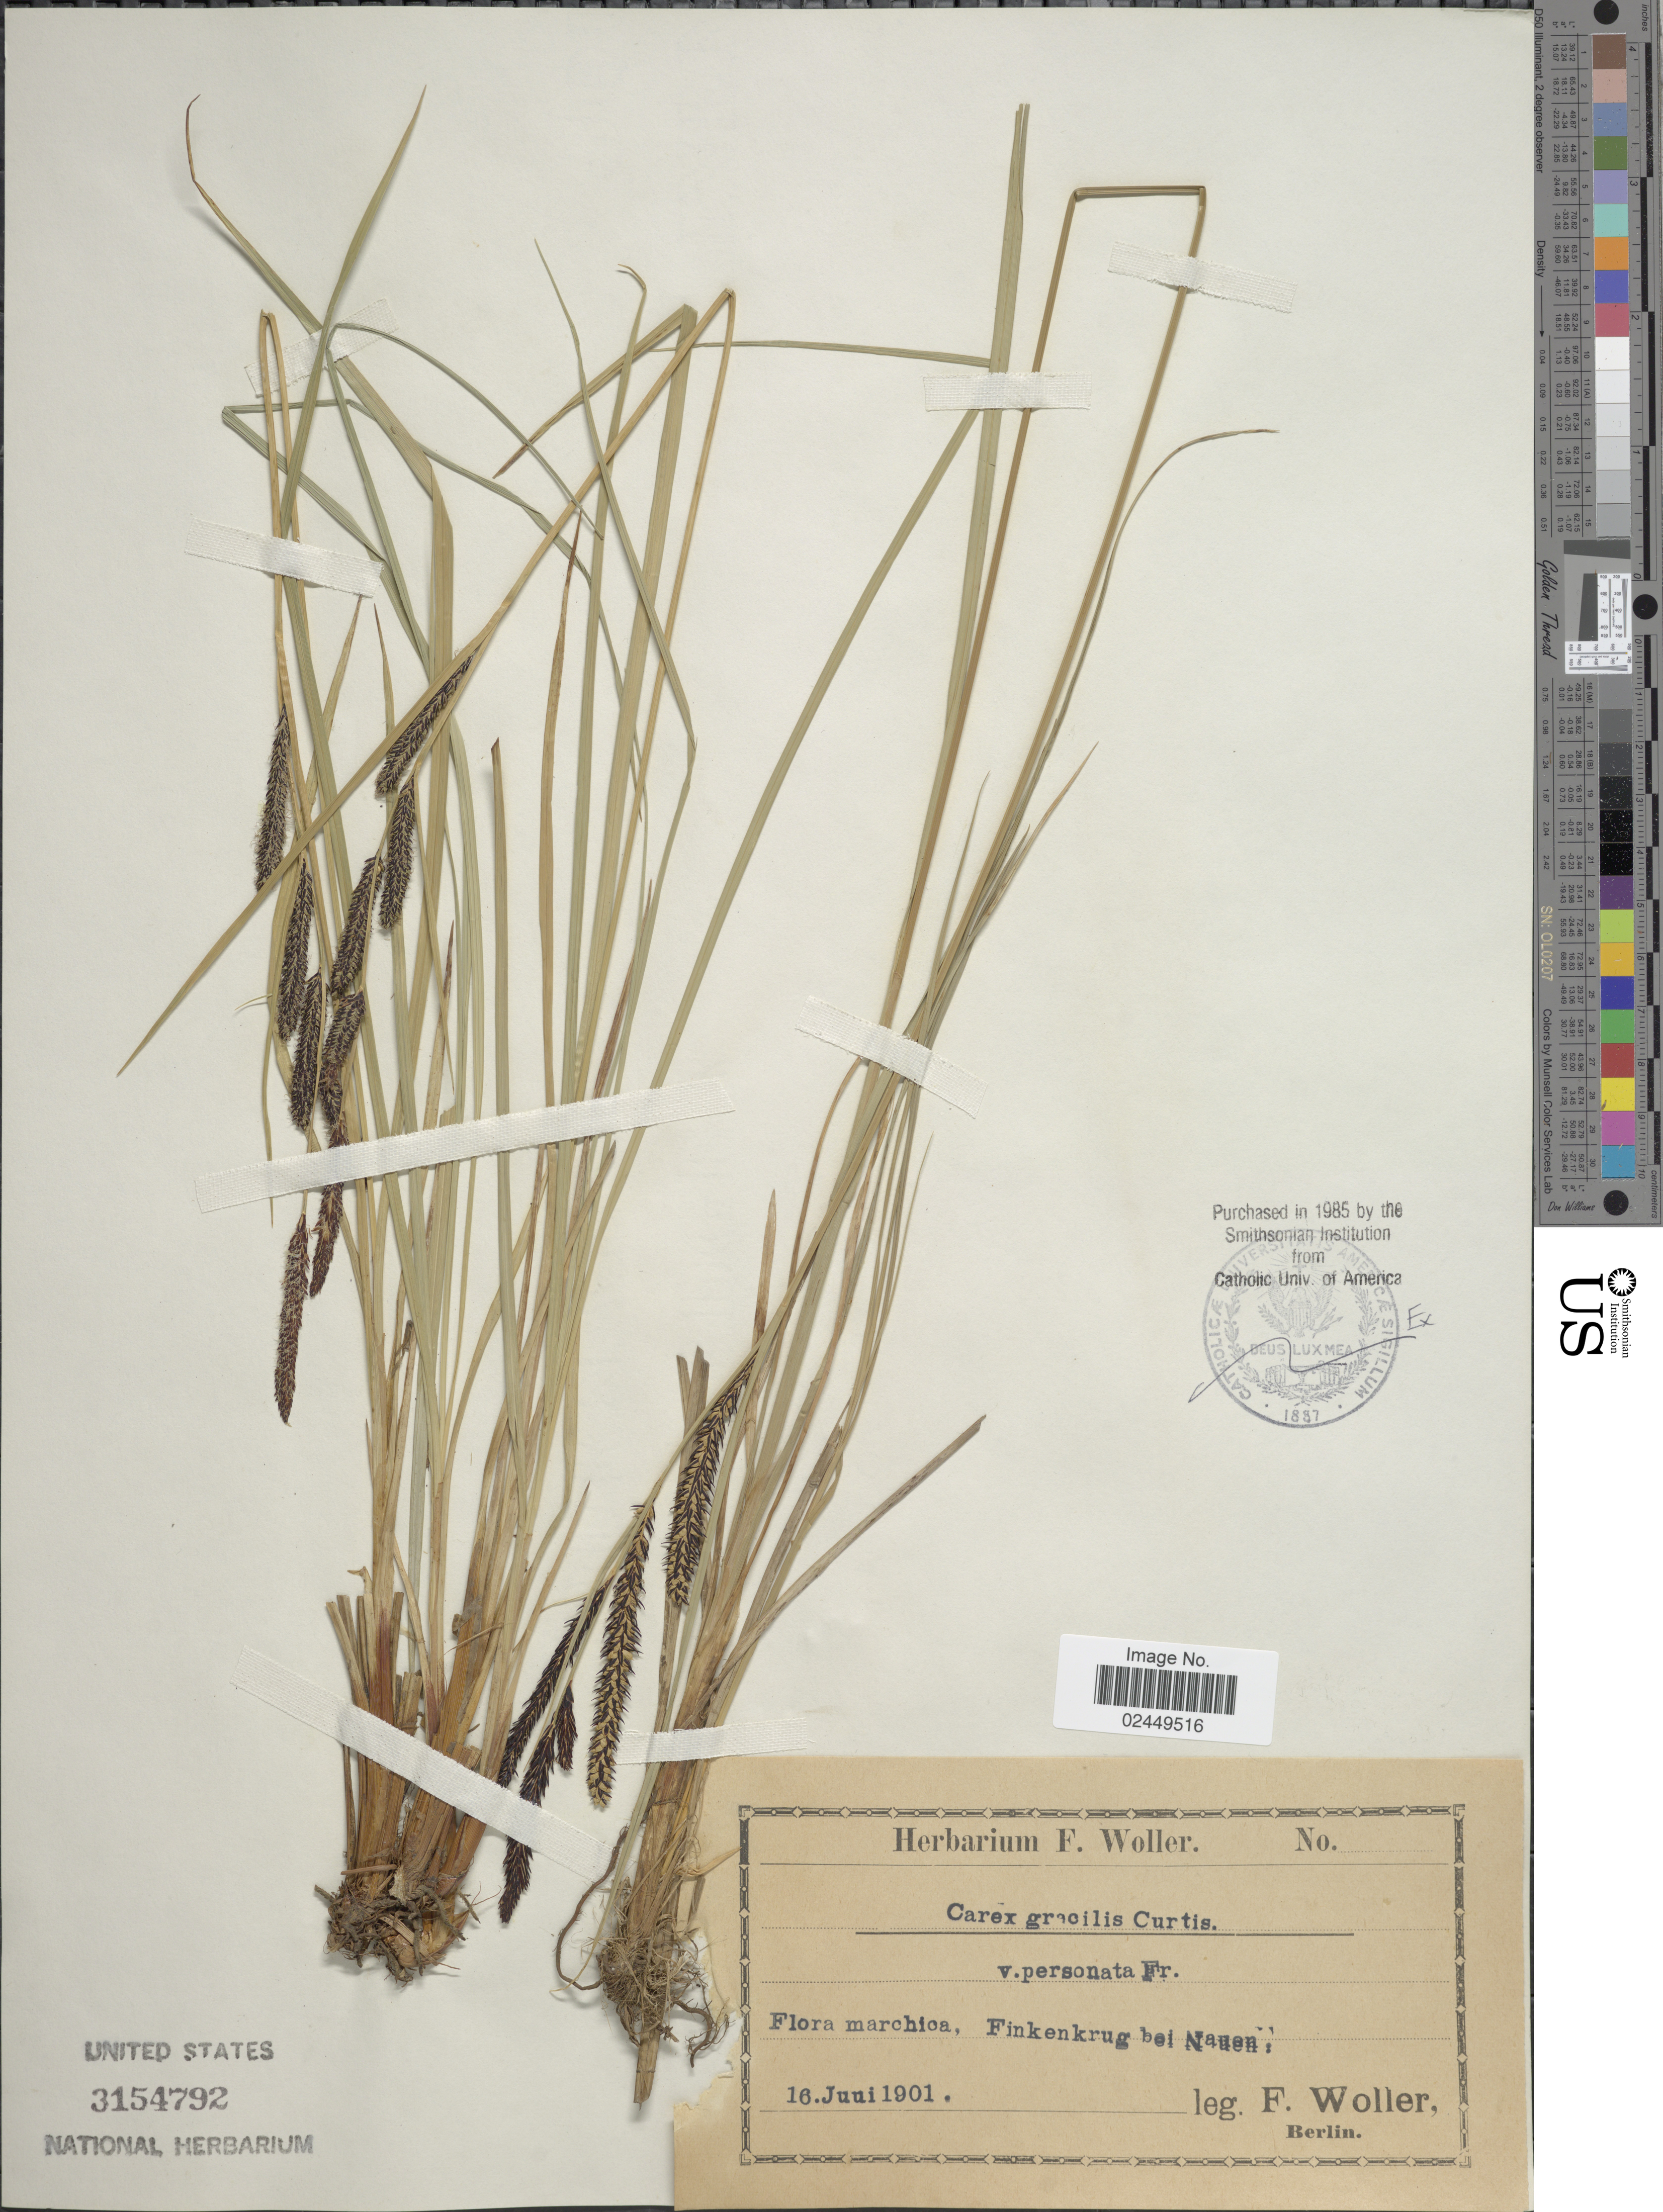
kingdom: Plantae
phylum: Tracheophyta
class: Liliopsida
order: Poales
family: Cyperaceae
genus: Carex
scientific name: Carex acuta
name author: L.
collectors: F. Woller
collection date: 1901-06-16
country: Germany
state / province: Brandenburg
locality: Marchica, Finkenkrug bei Nauen.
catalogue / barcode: US 3154792